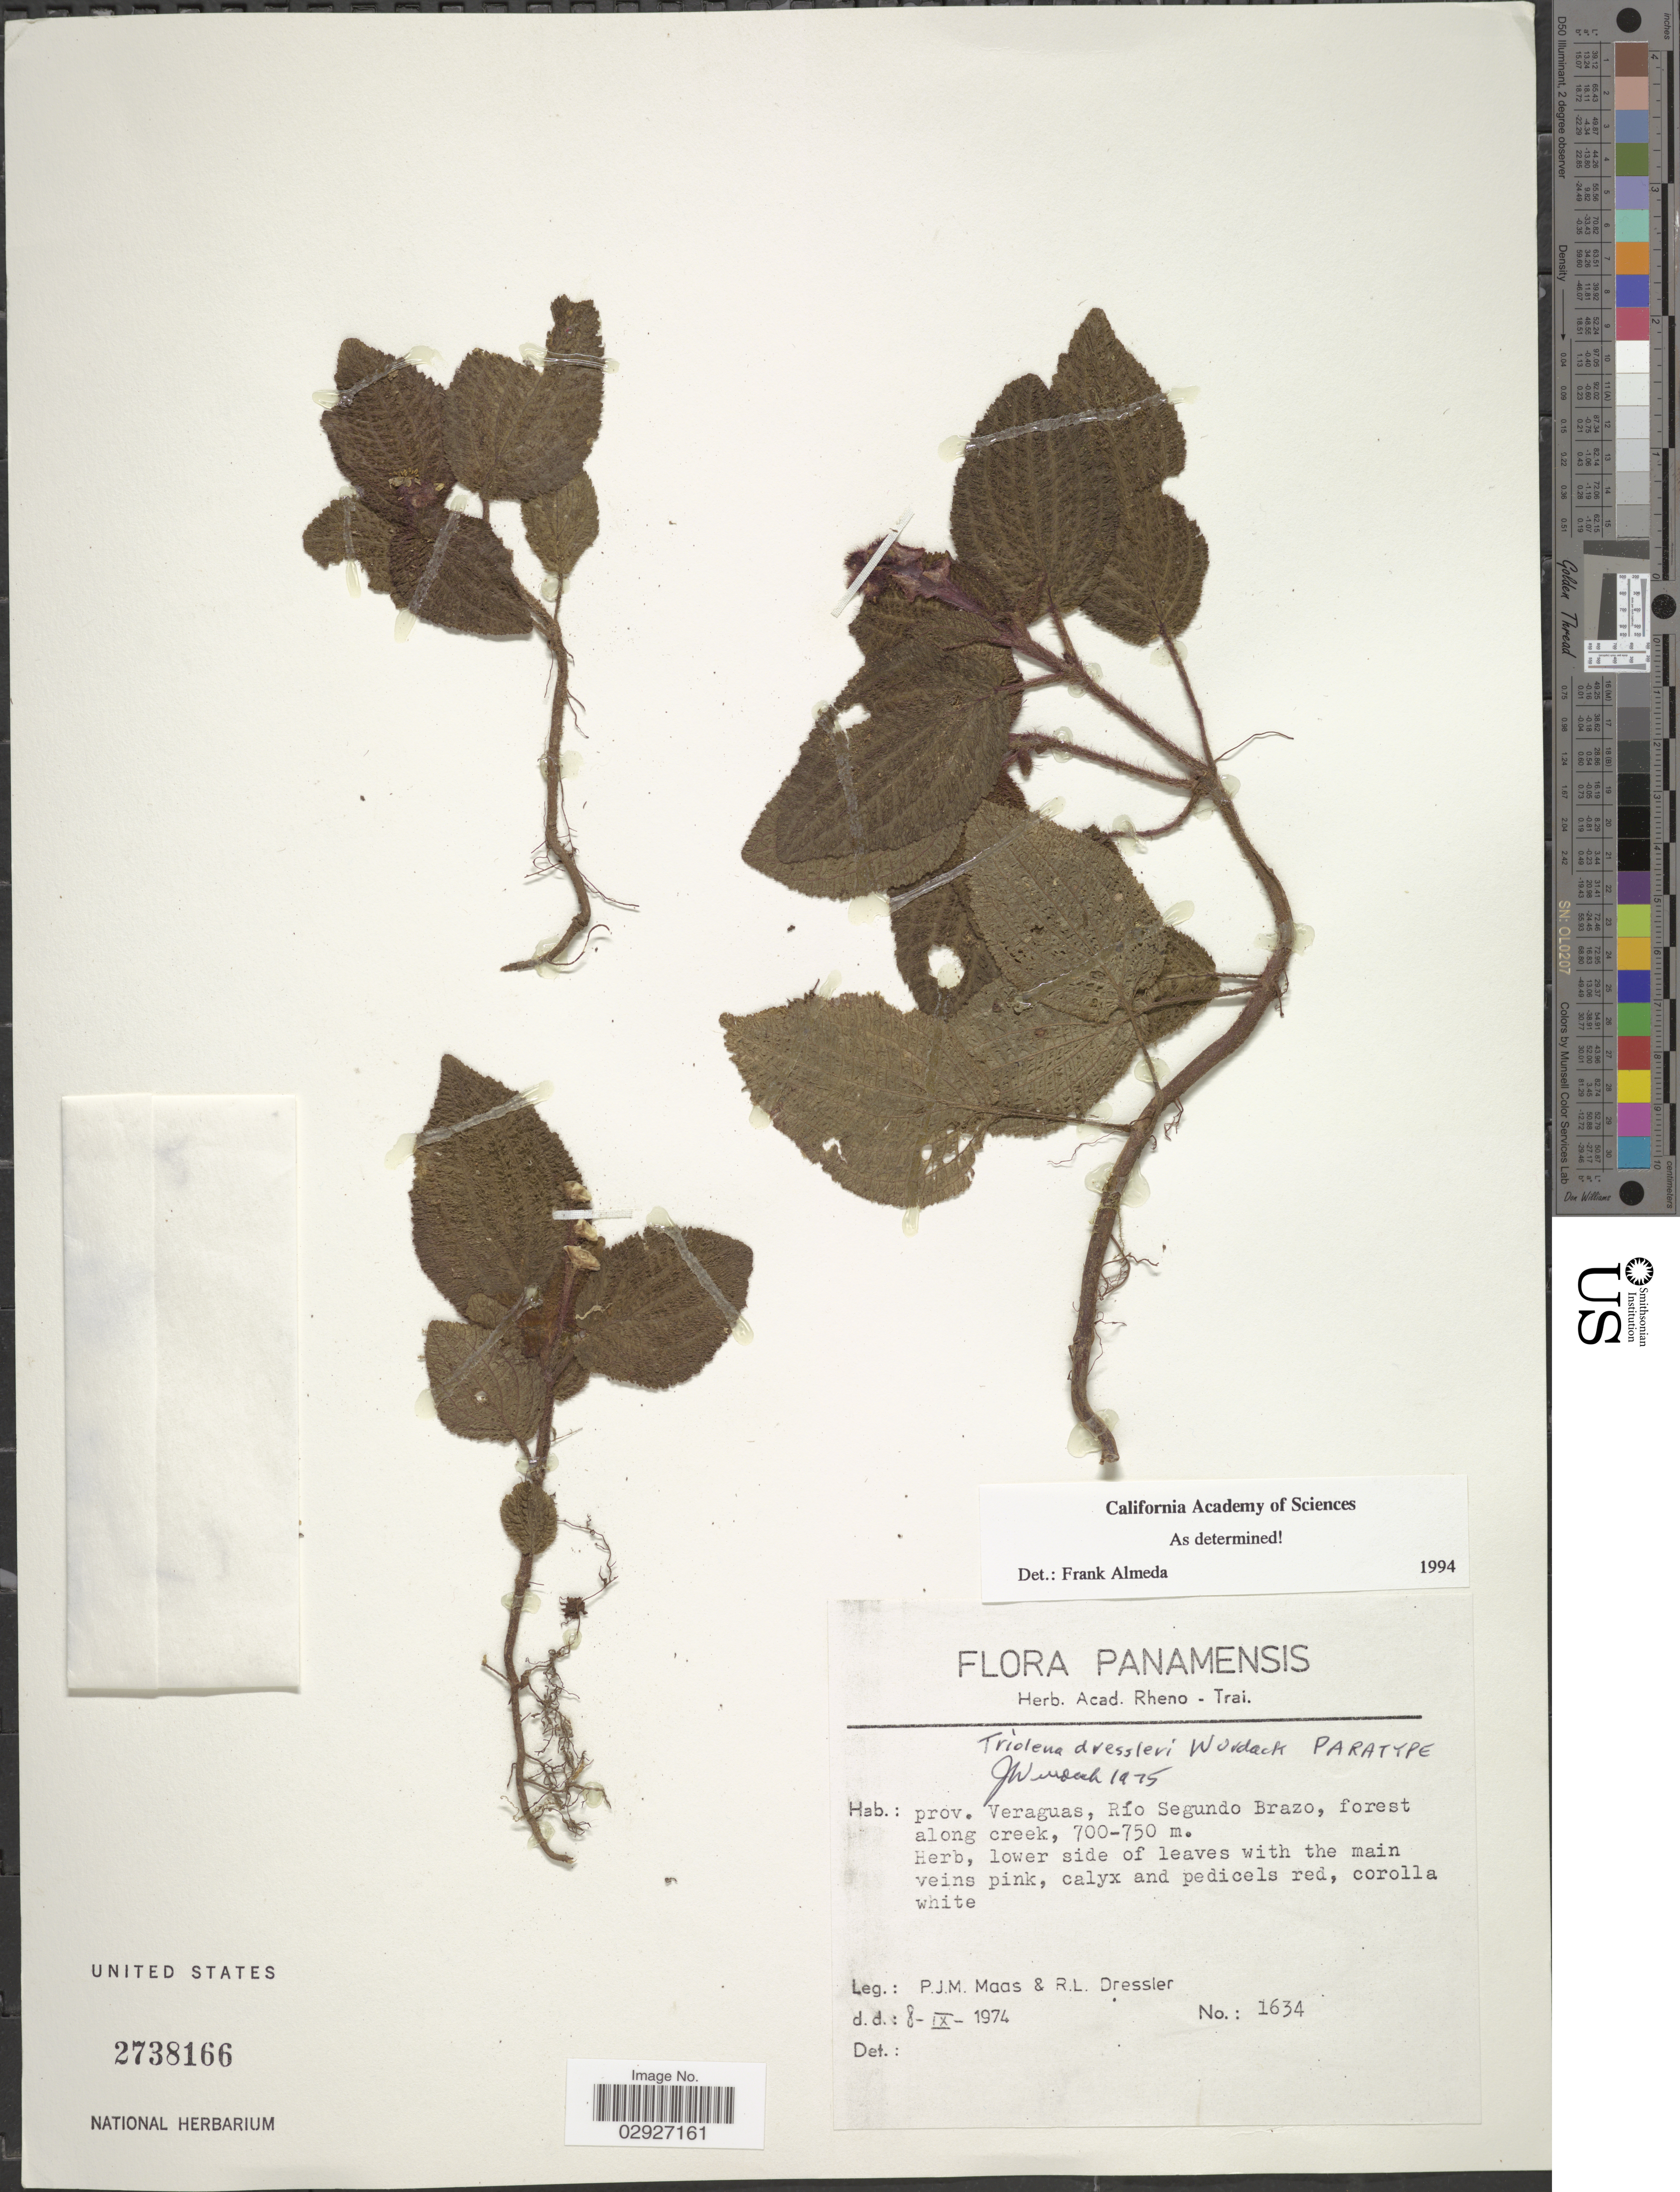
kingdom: Plantae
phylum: Tracheophyta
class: Magnoliopsida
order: Myrtales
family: Melastomataceae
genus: Triolena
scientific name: Triolena dressleri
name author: Wurdack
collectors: P. Maas & R. Dressler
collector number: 1634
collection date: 1974-09-08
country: Panama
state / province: Veraguas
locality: Río Segundo Brazo, forest along Creek.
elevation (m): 700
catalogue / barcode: US 2738166